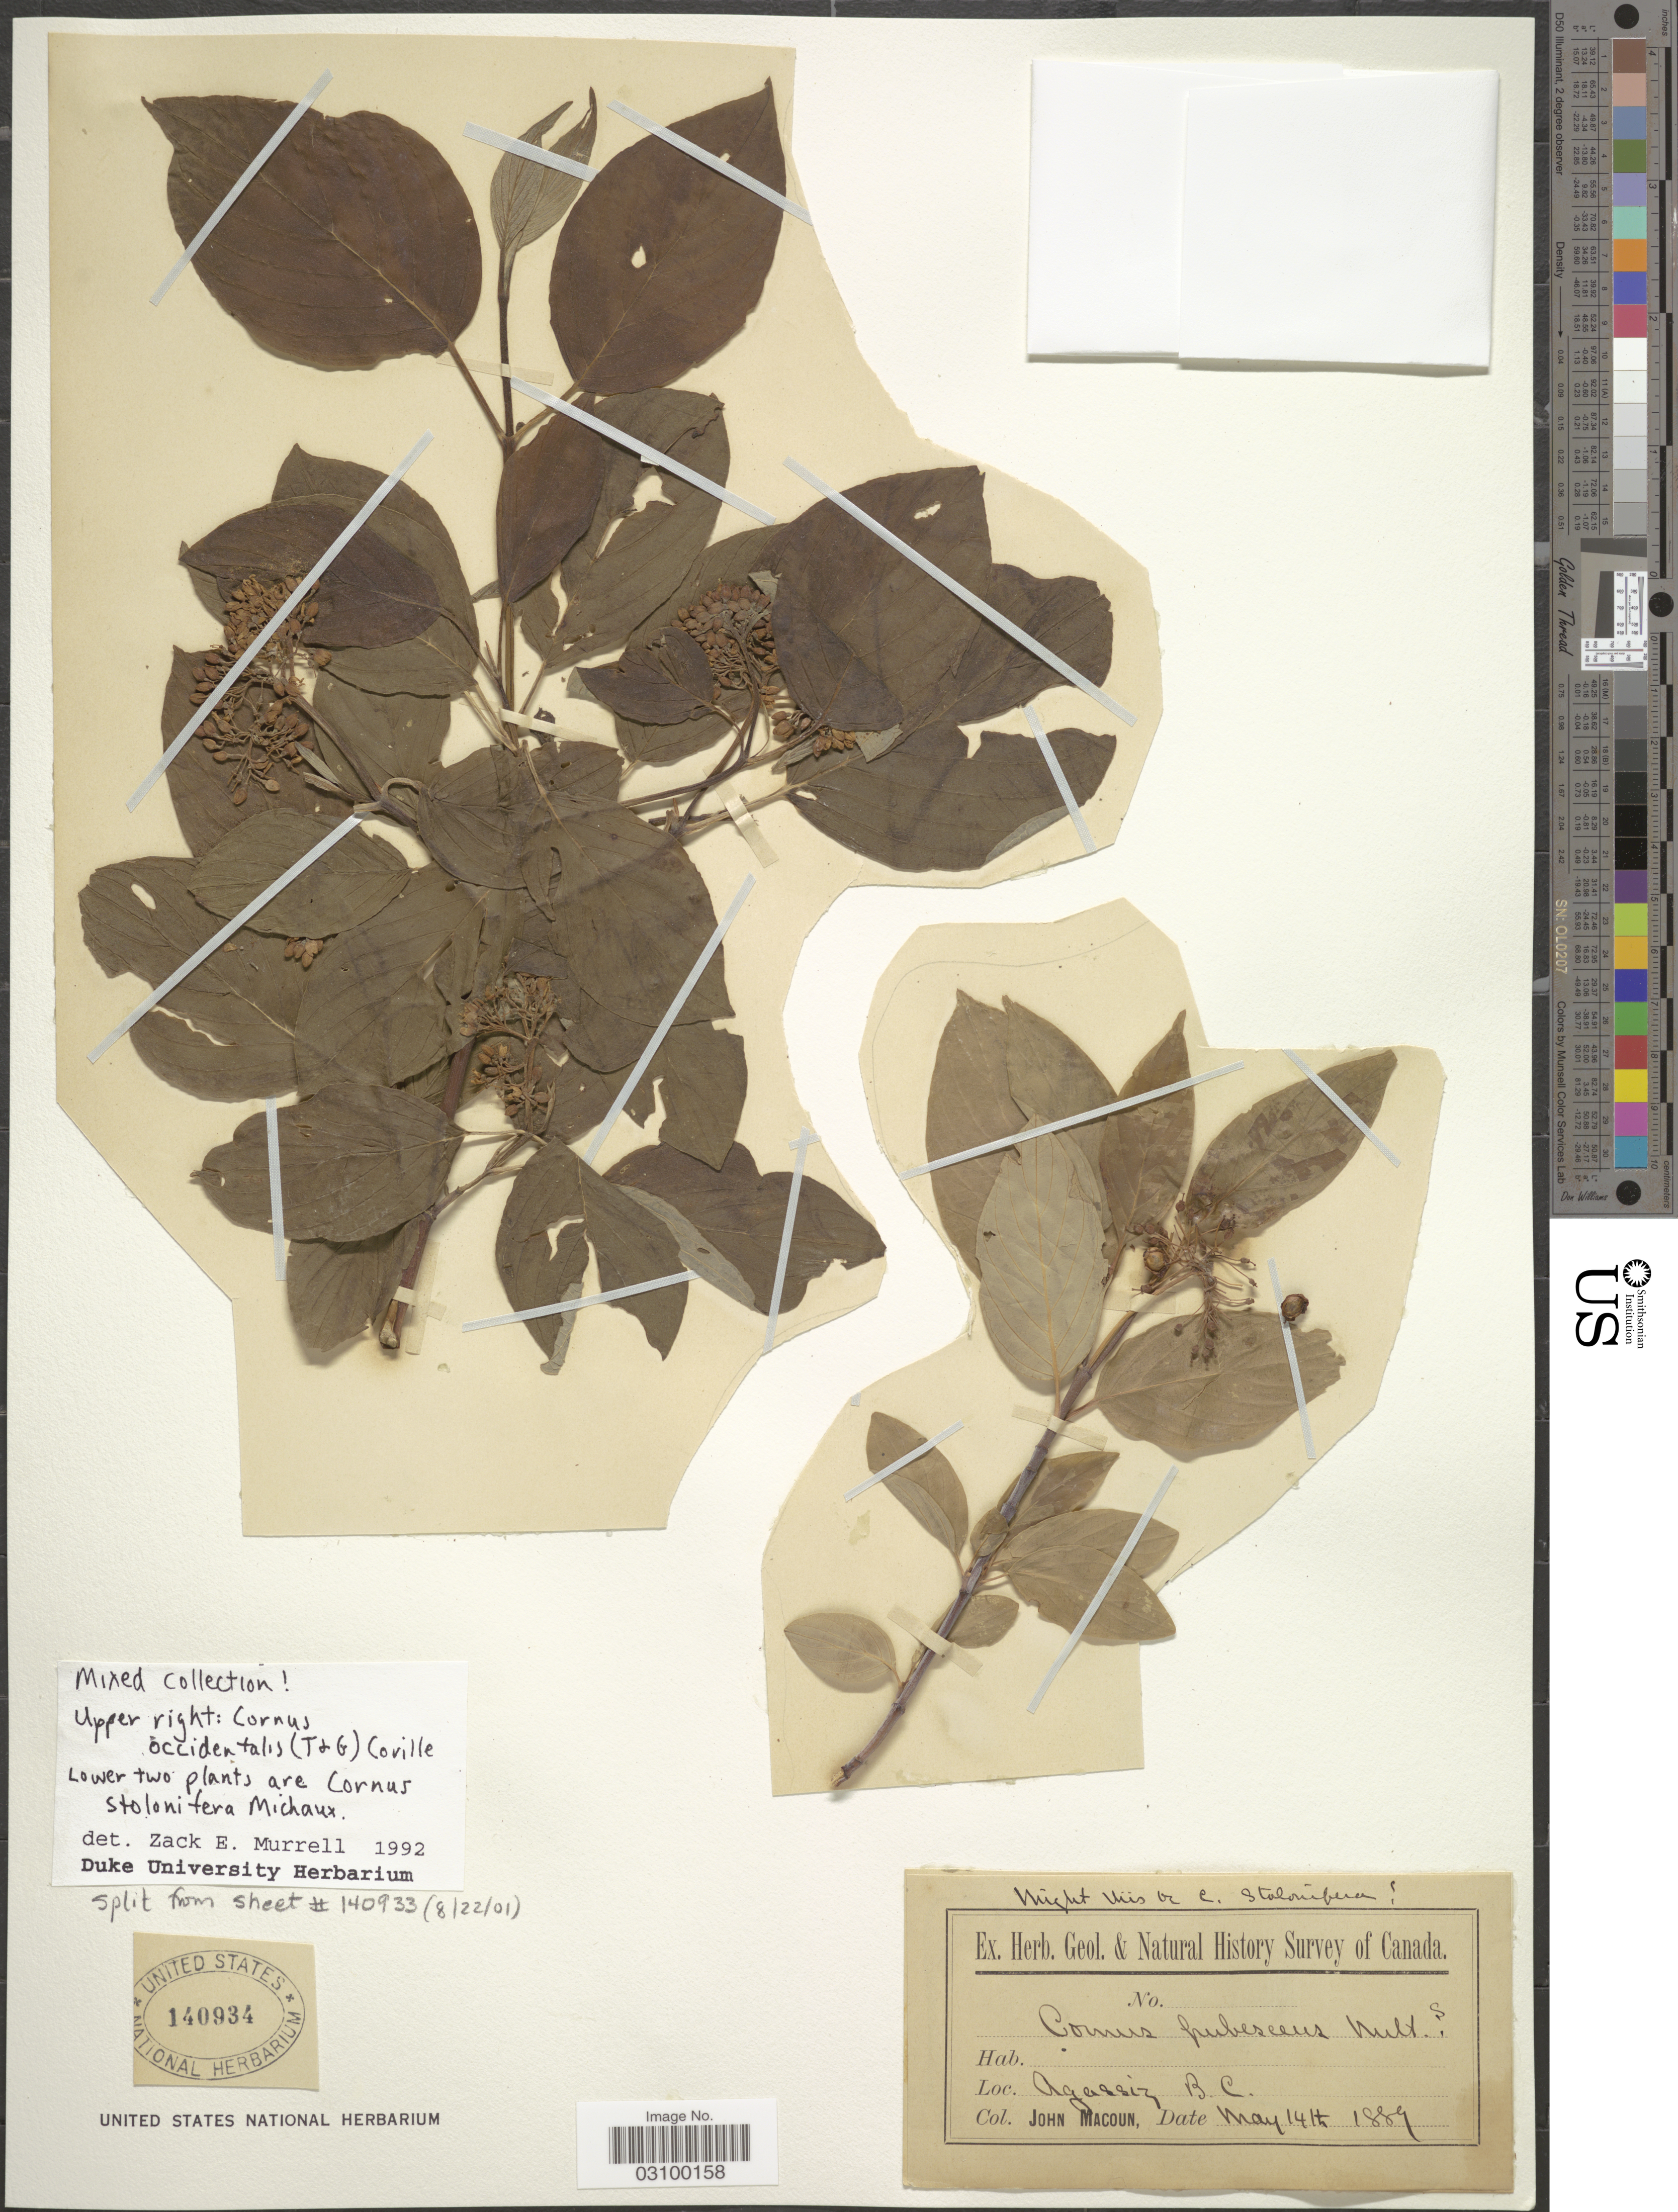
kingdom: Plantae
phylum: Tracheophyta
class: Magnoliopsida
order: Cornales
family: Cornaceae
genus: Cornus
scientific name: Cornus sericea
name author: L.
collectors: J. Macoun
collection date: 1889-05-14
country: Canada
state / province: British Columbia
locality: Agassiz, B. C.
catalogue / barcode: US 140934